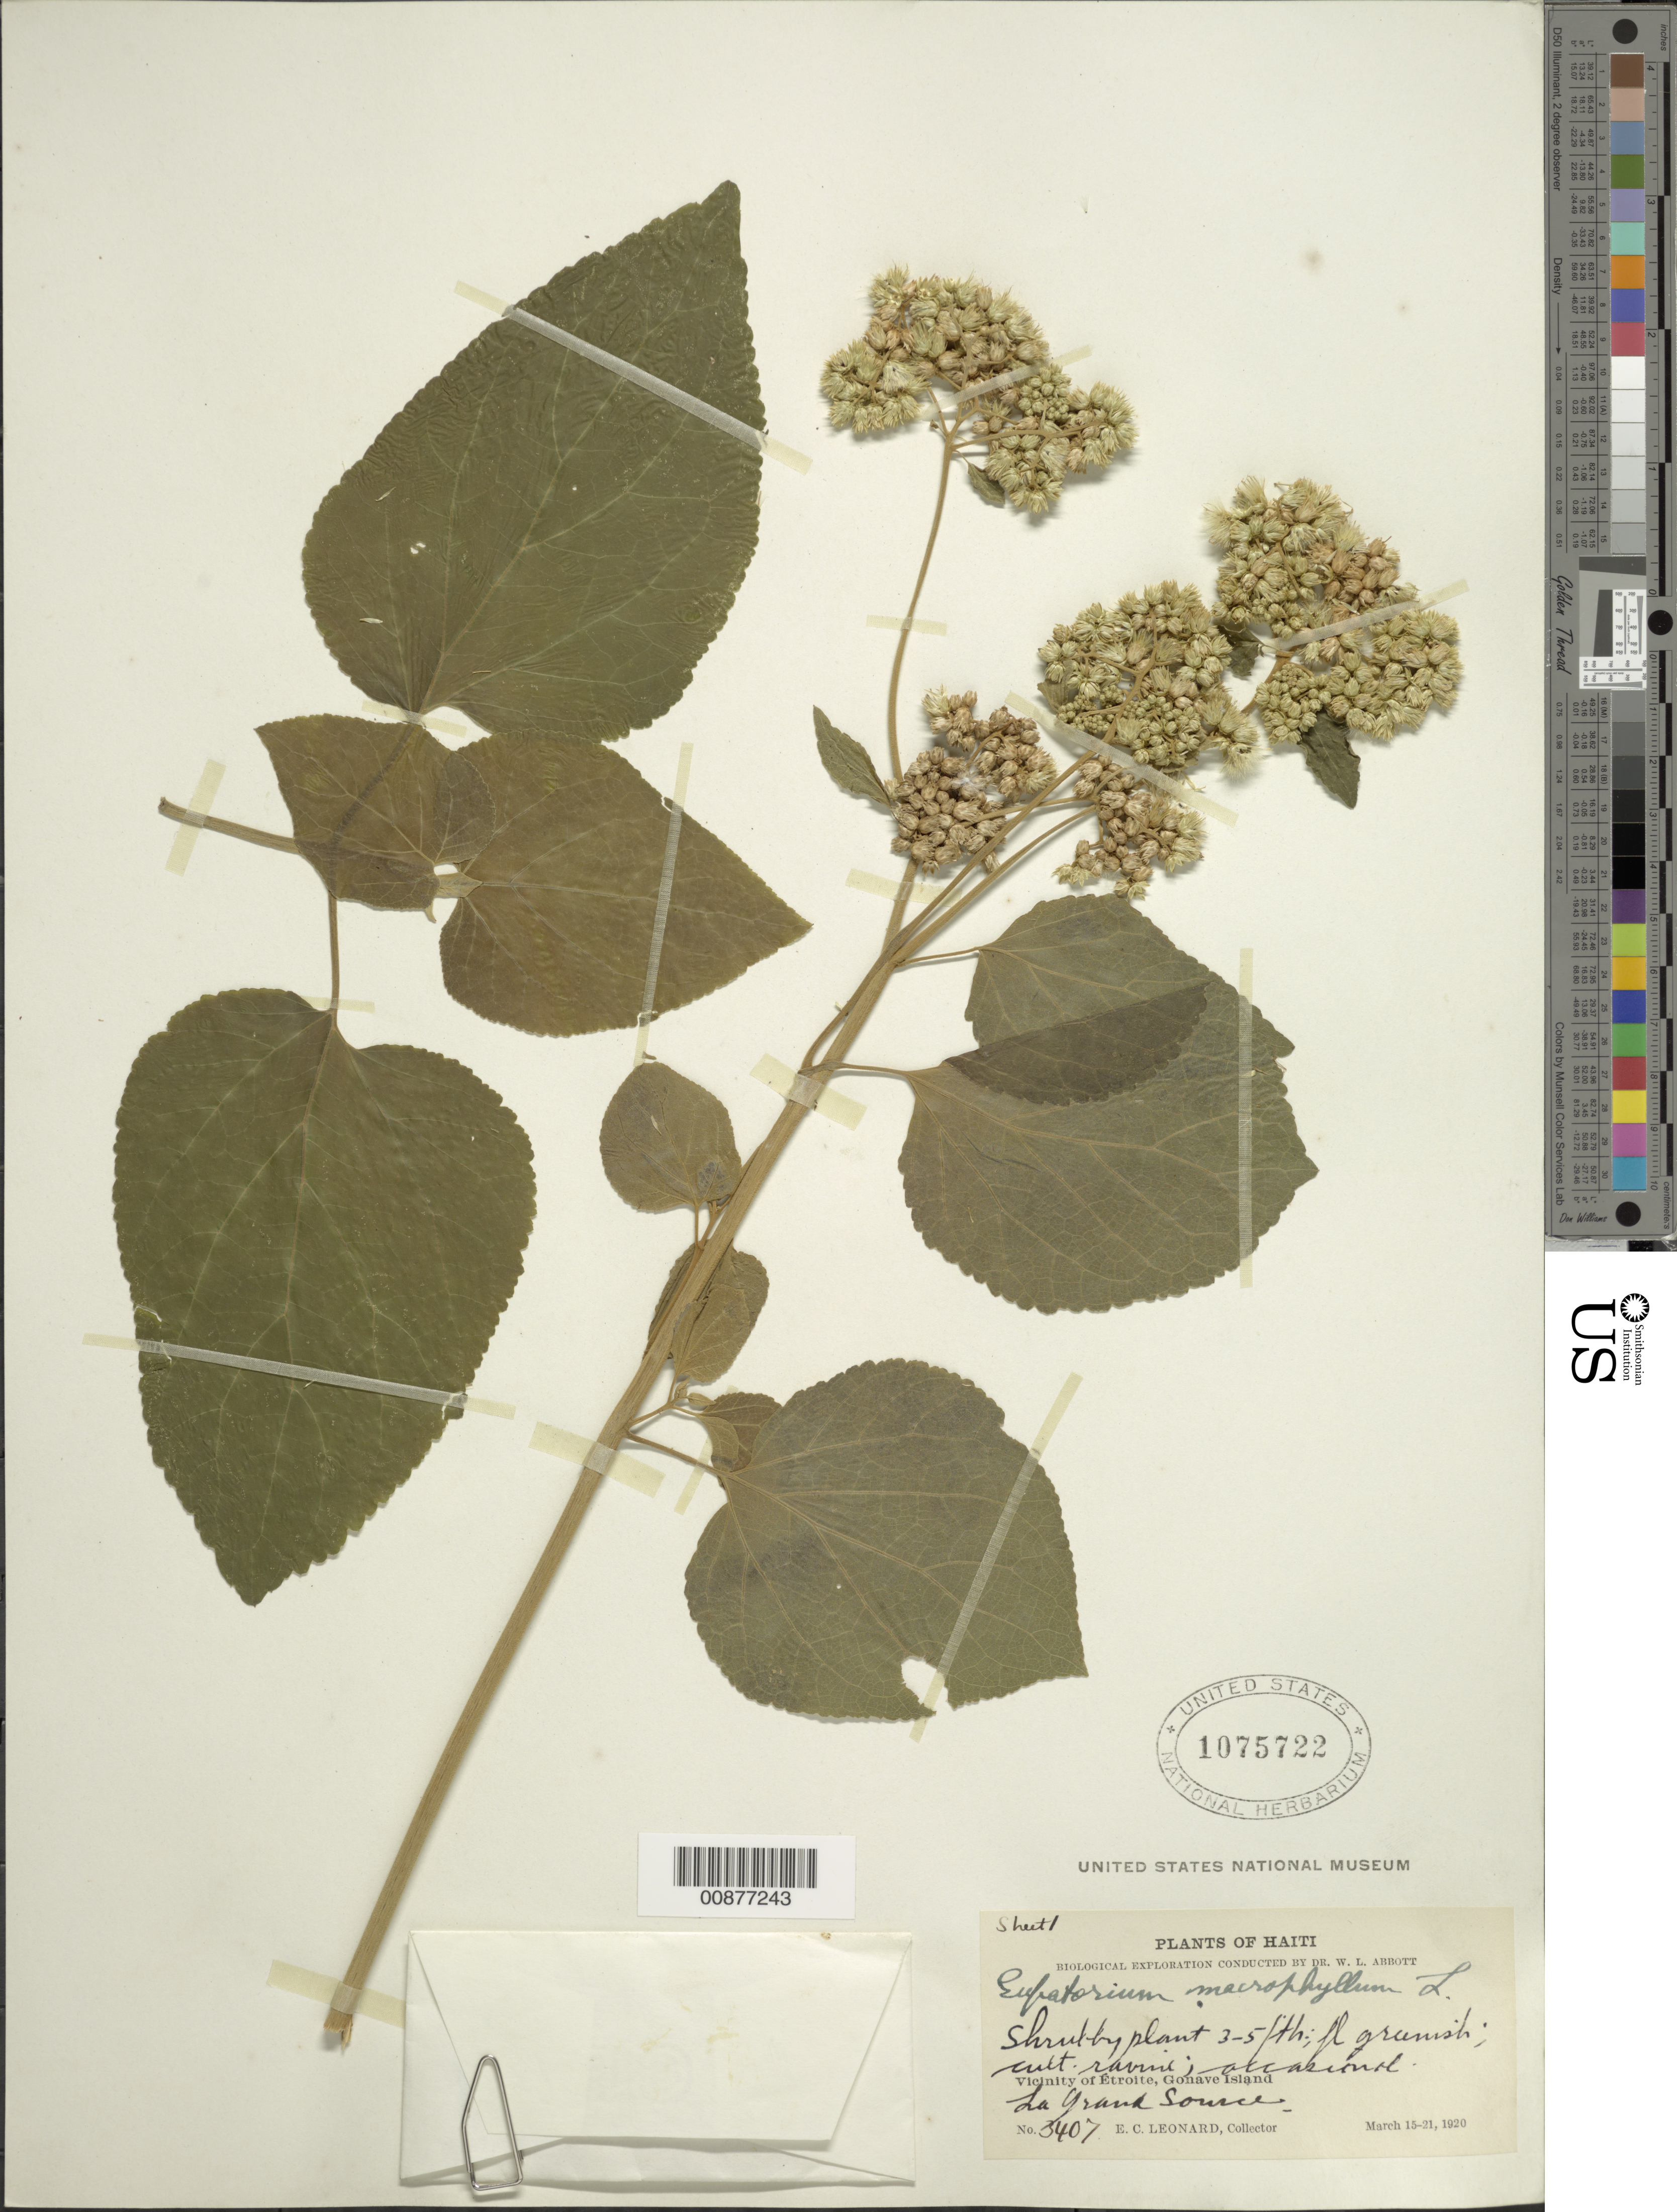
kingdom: Plantae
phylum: Tracheophyta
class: Magnoliopsida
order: Asterales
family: Asteraceae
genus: Hebeclinium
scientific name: Hebeclinium macrophyllum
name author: (L.) DC.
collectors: E. C. Leonard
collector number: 3407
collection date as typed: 15 Mar 1920 to 21 Mar 1920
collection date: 1920-03-15/1920-03-21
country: Haiti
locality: Vicinity of Étroite, Gonave Island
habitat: Cultivated ravine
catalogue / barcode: US 1075722